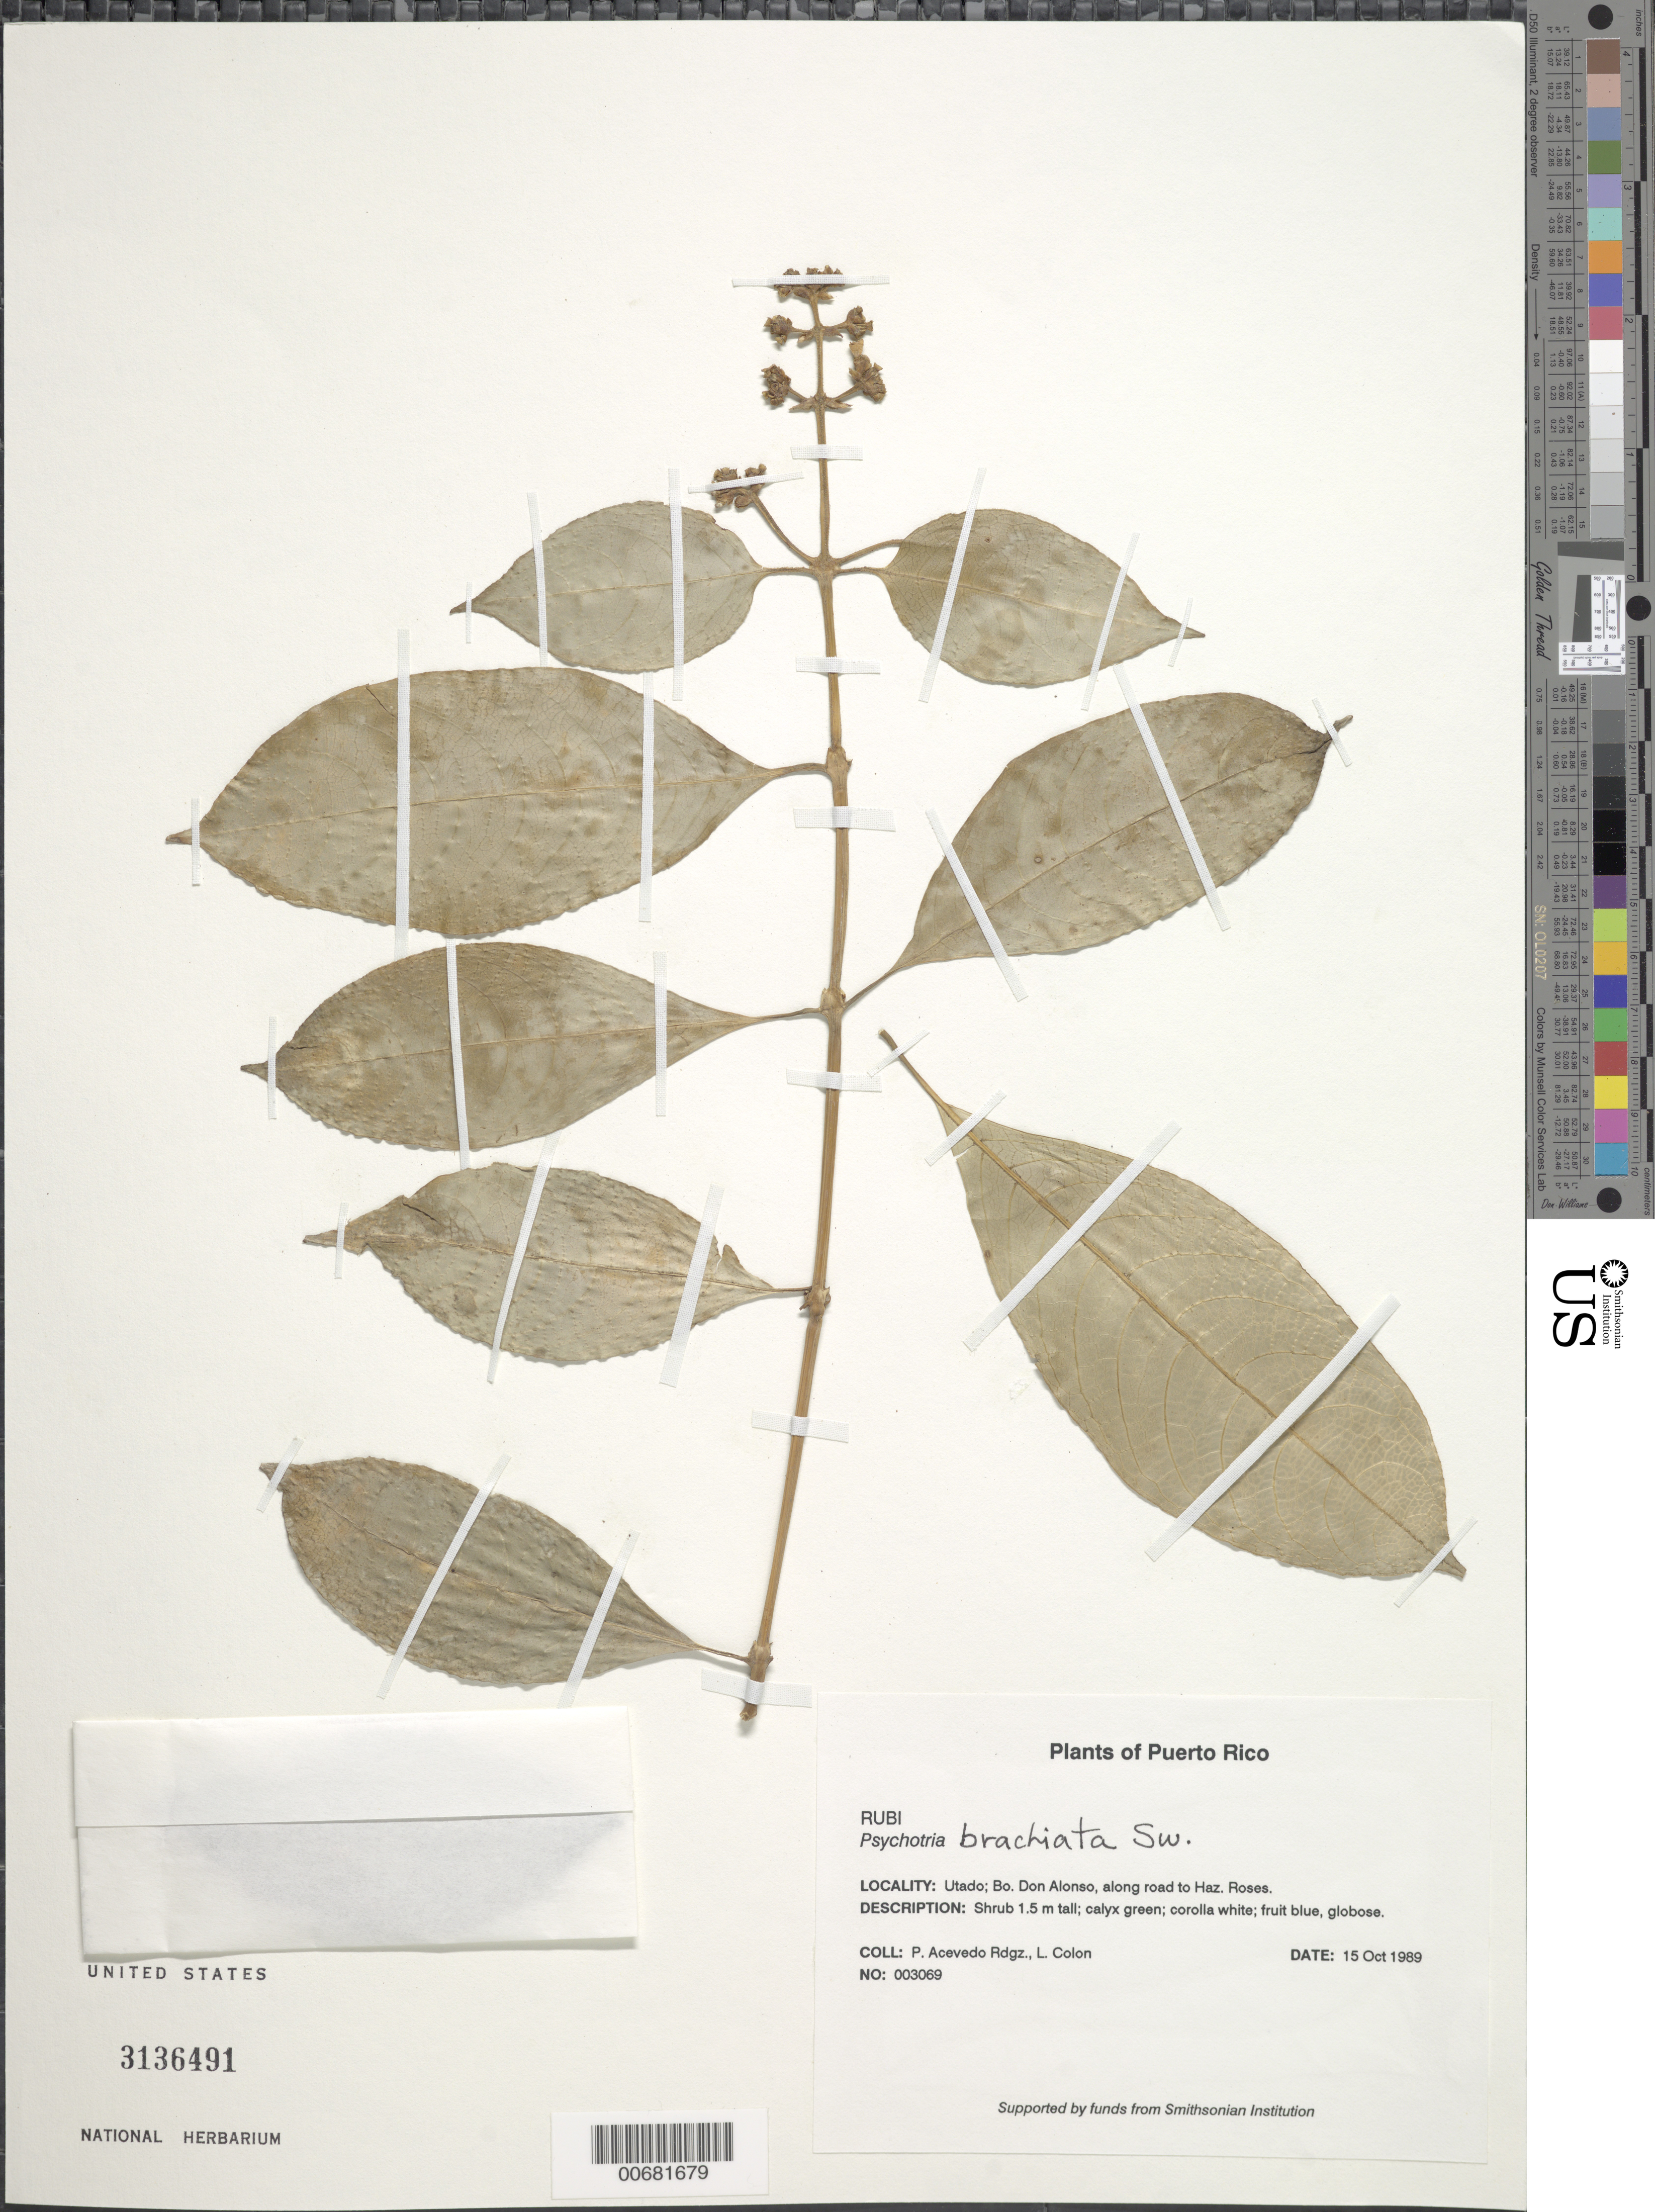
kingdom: Plantae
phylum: Tracheophyta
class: Magnoliopsida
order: Gentianales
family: Rubiaceae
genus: Psychotria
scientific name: Psychotria brachiata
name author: Sw.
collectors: P. Acevedo-Rodr. & L. Colon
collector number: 3069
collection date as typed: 15 Oct 1989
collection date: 1989-10-15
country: Puerto Rico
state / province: Utuado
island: Puerto Rico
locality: Utuado; Bo. Don Alonso, along road to Hacienda. Roses.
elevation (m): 350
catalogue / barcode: US 3136491